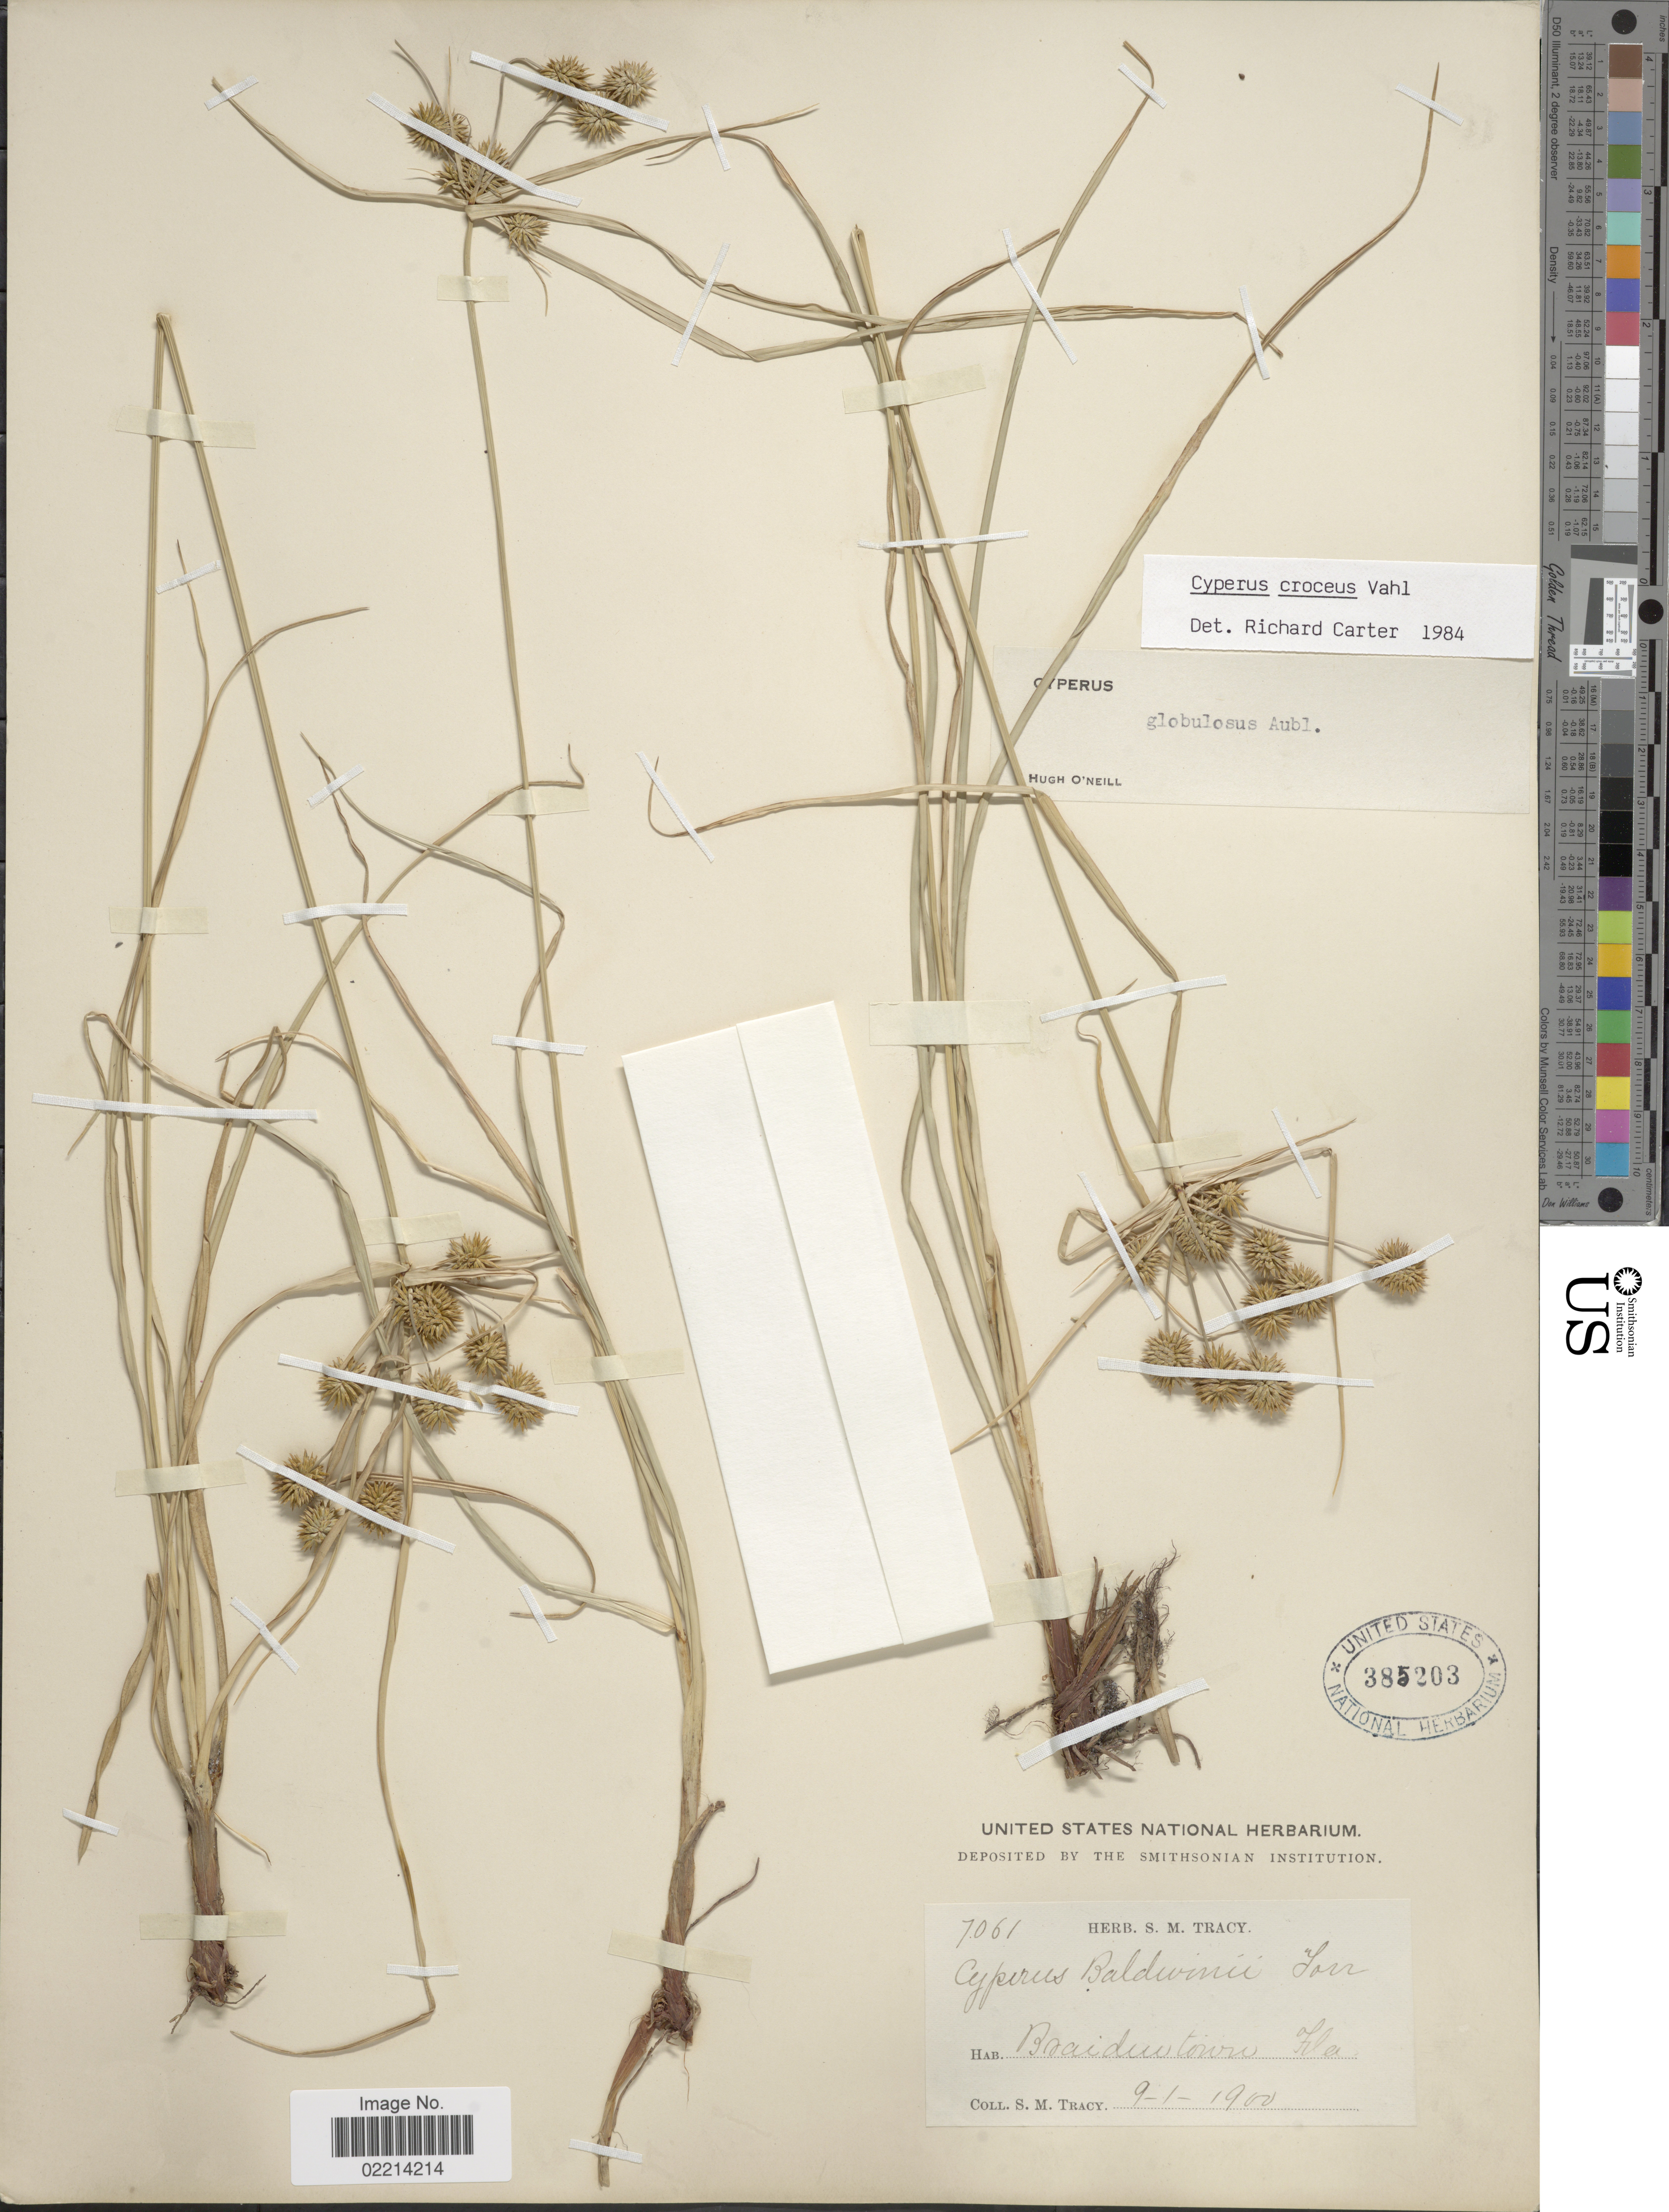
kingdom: Plantae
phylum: Tracheophyta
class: Liliopsida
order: Poales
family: Cyperaceae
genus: Cyperus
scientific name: Cyperus croceus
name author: Vahl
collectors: S. M. Tracy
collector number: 7061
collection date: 1900-09-01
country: United States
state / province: Florida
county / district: Manatee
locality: Braidentown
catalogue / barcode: US 385203